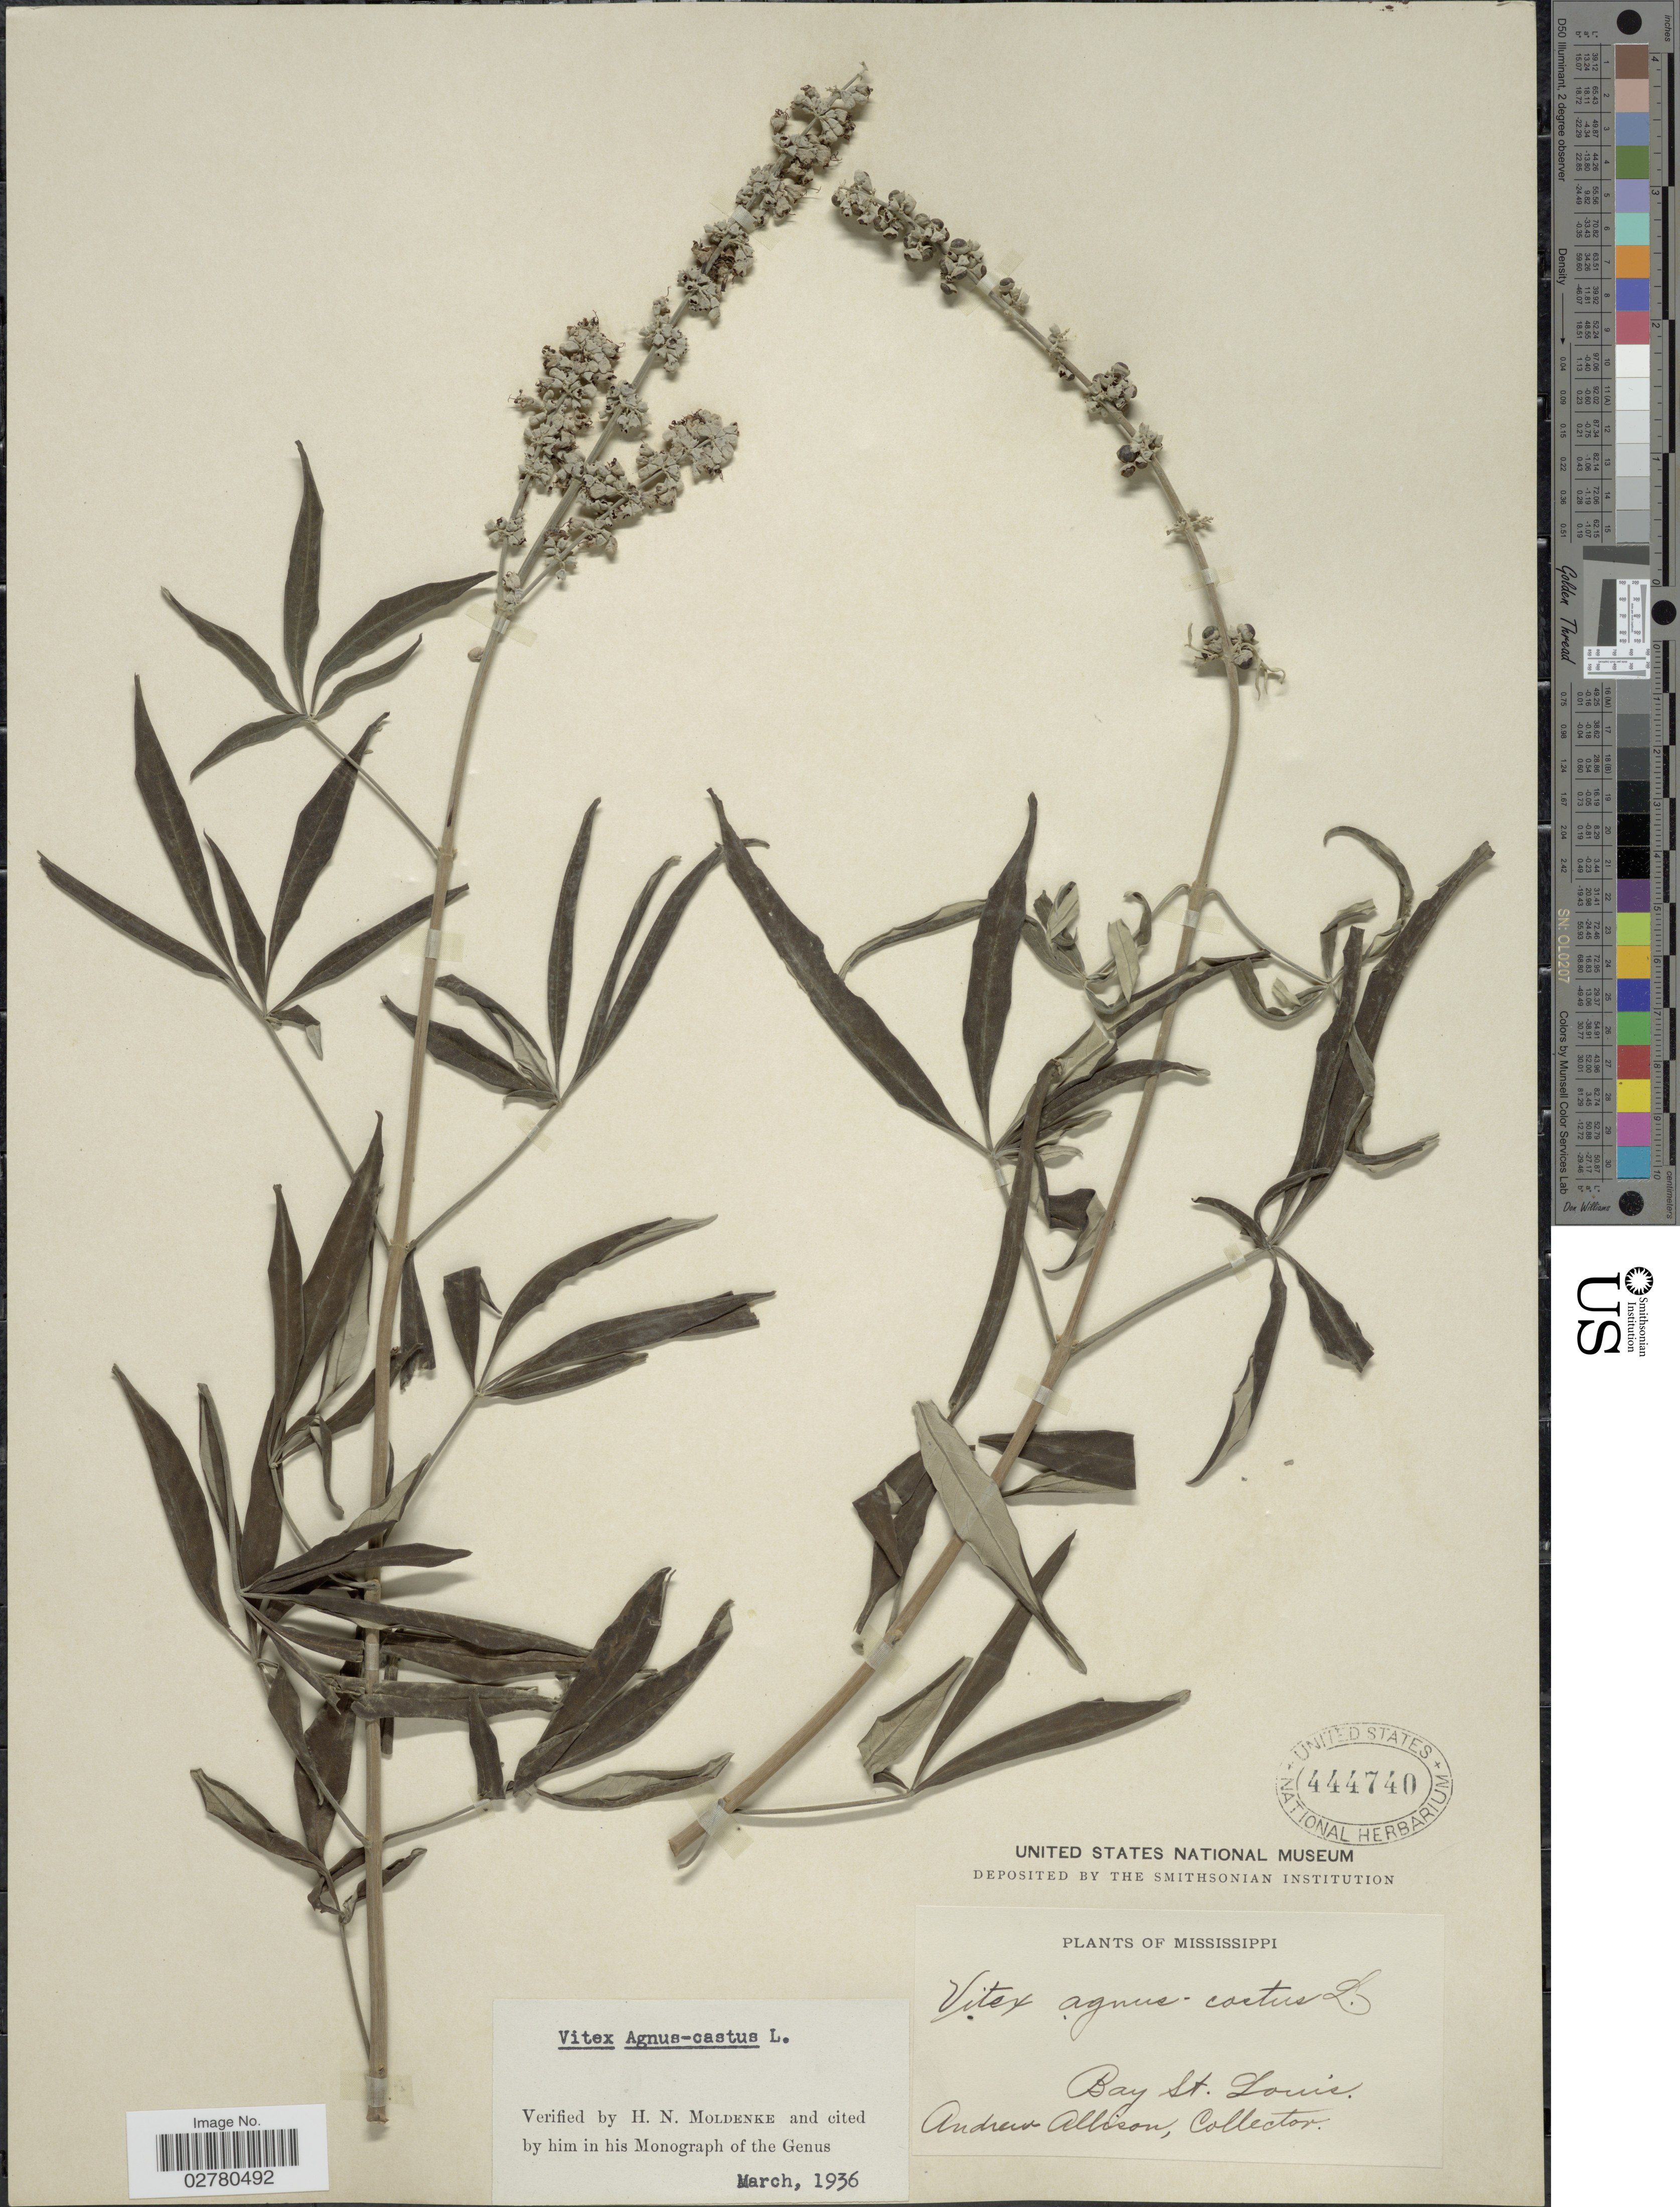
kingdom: Plantae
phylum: Tracheophyta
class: Magnoliopsida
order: Lamiales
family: Lamiaceae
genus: Vitex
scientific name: Vitex agnus-castus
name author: L.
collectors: A. Allison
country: United States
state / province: Mississippi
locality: Bay St. Louis.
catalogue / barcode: US 444740